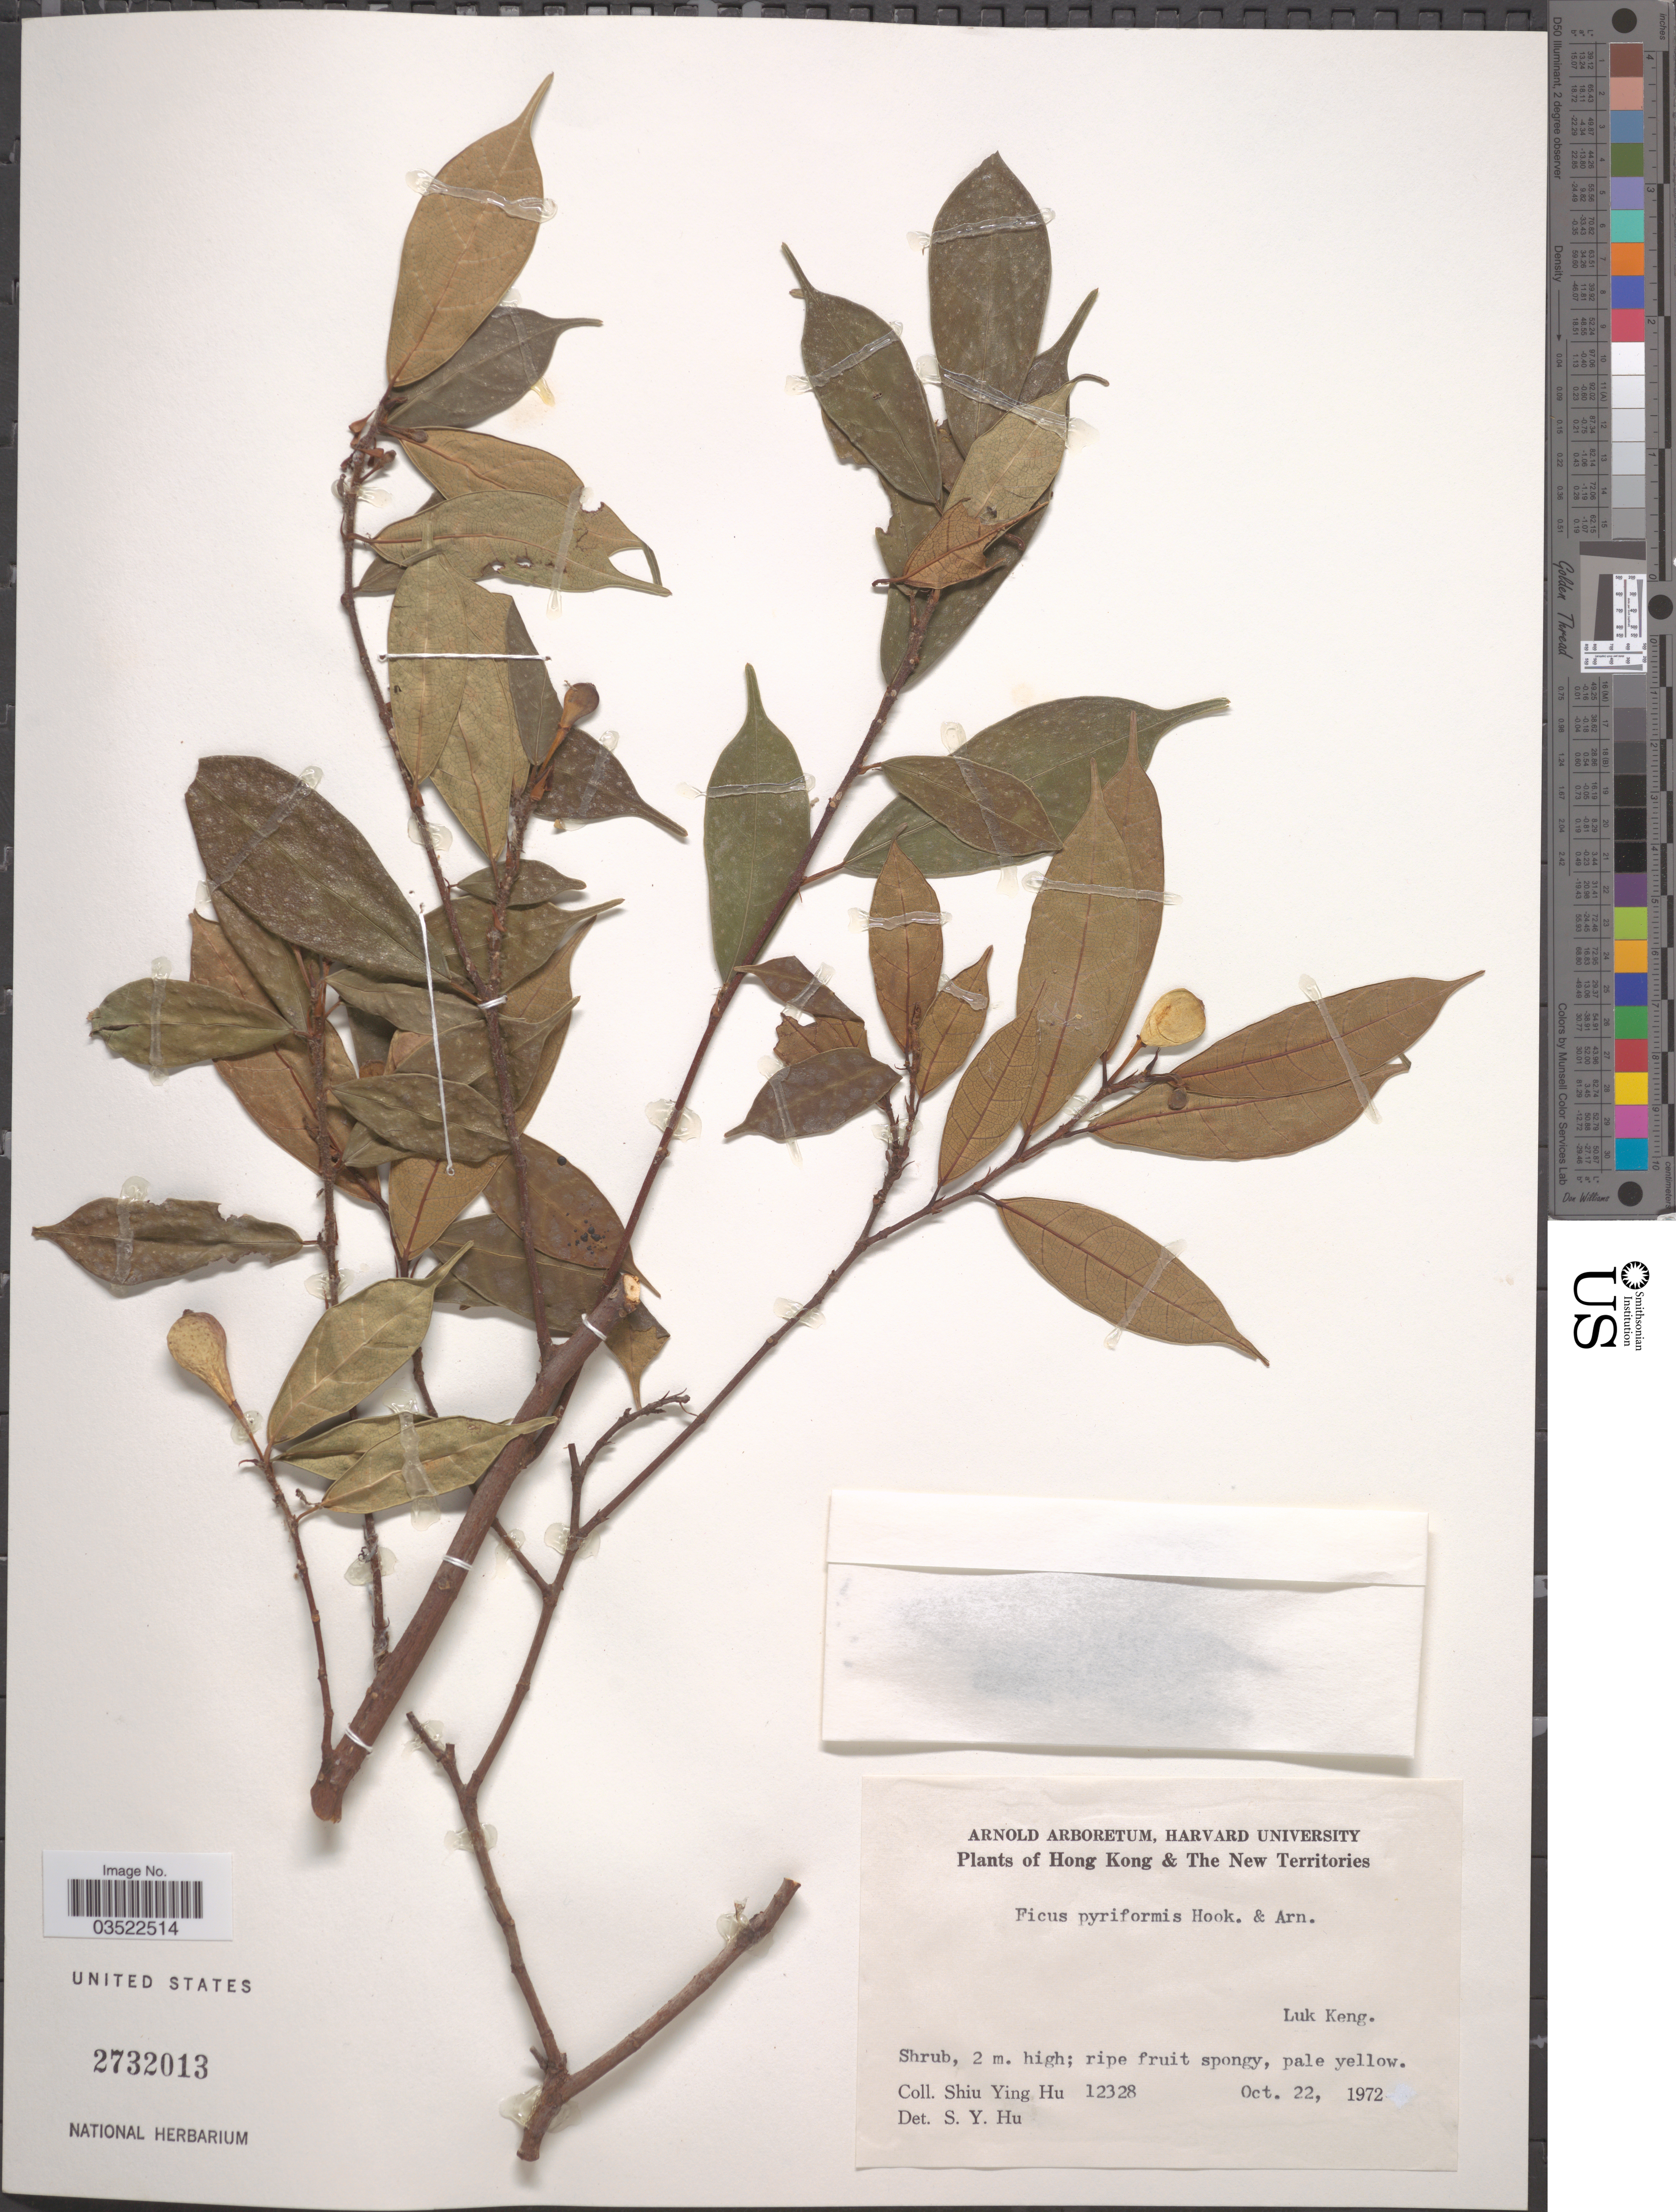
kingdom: Plantae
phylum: Tracheophyta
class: Magnoliopsida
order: Rosales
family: Moraceae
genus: Ficus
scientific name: Ficus pyriformis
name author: Hook. & Arn.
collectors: S. Y. Hu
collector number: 12328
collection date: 1972-10-22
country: China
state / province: Hong Kong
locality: The New Territories. Luk Keng.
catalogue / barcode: US 2732013